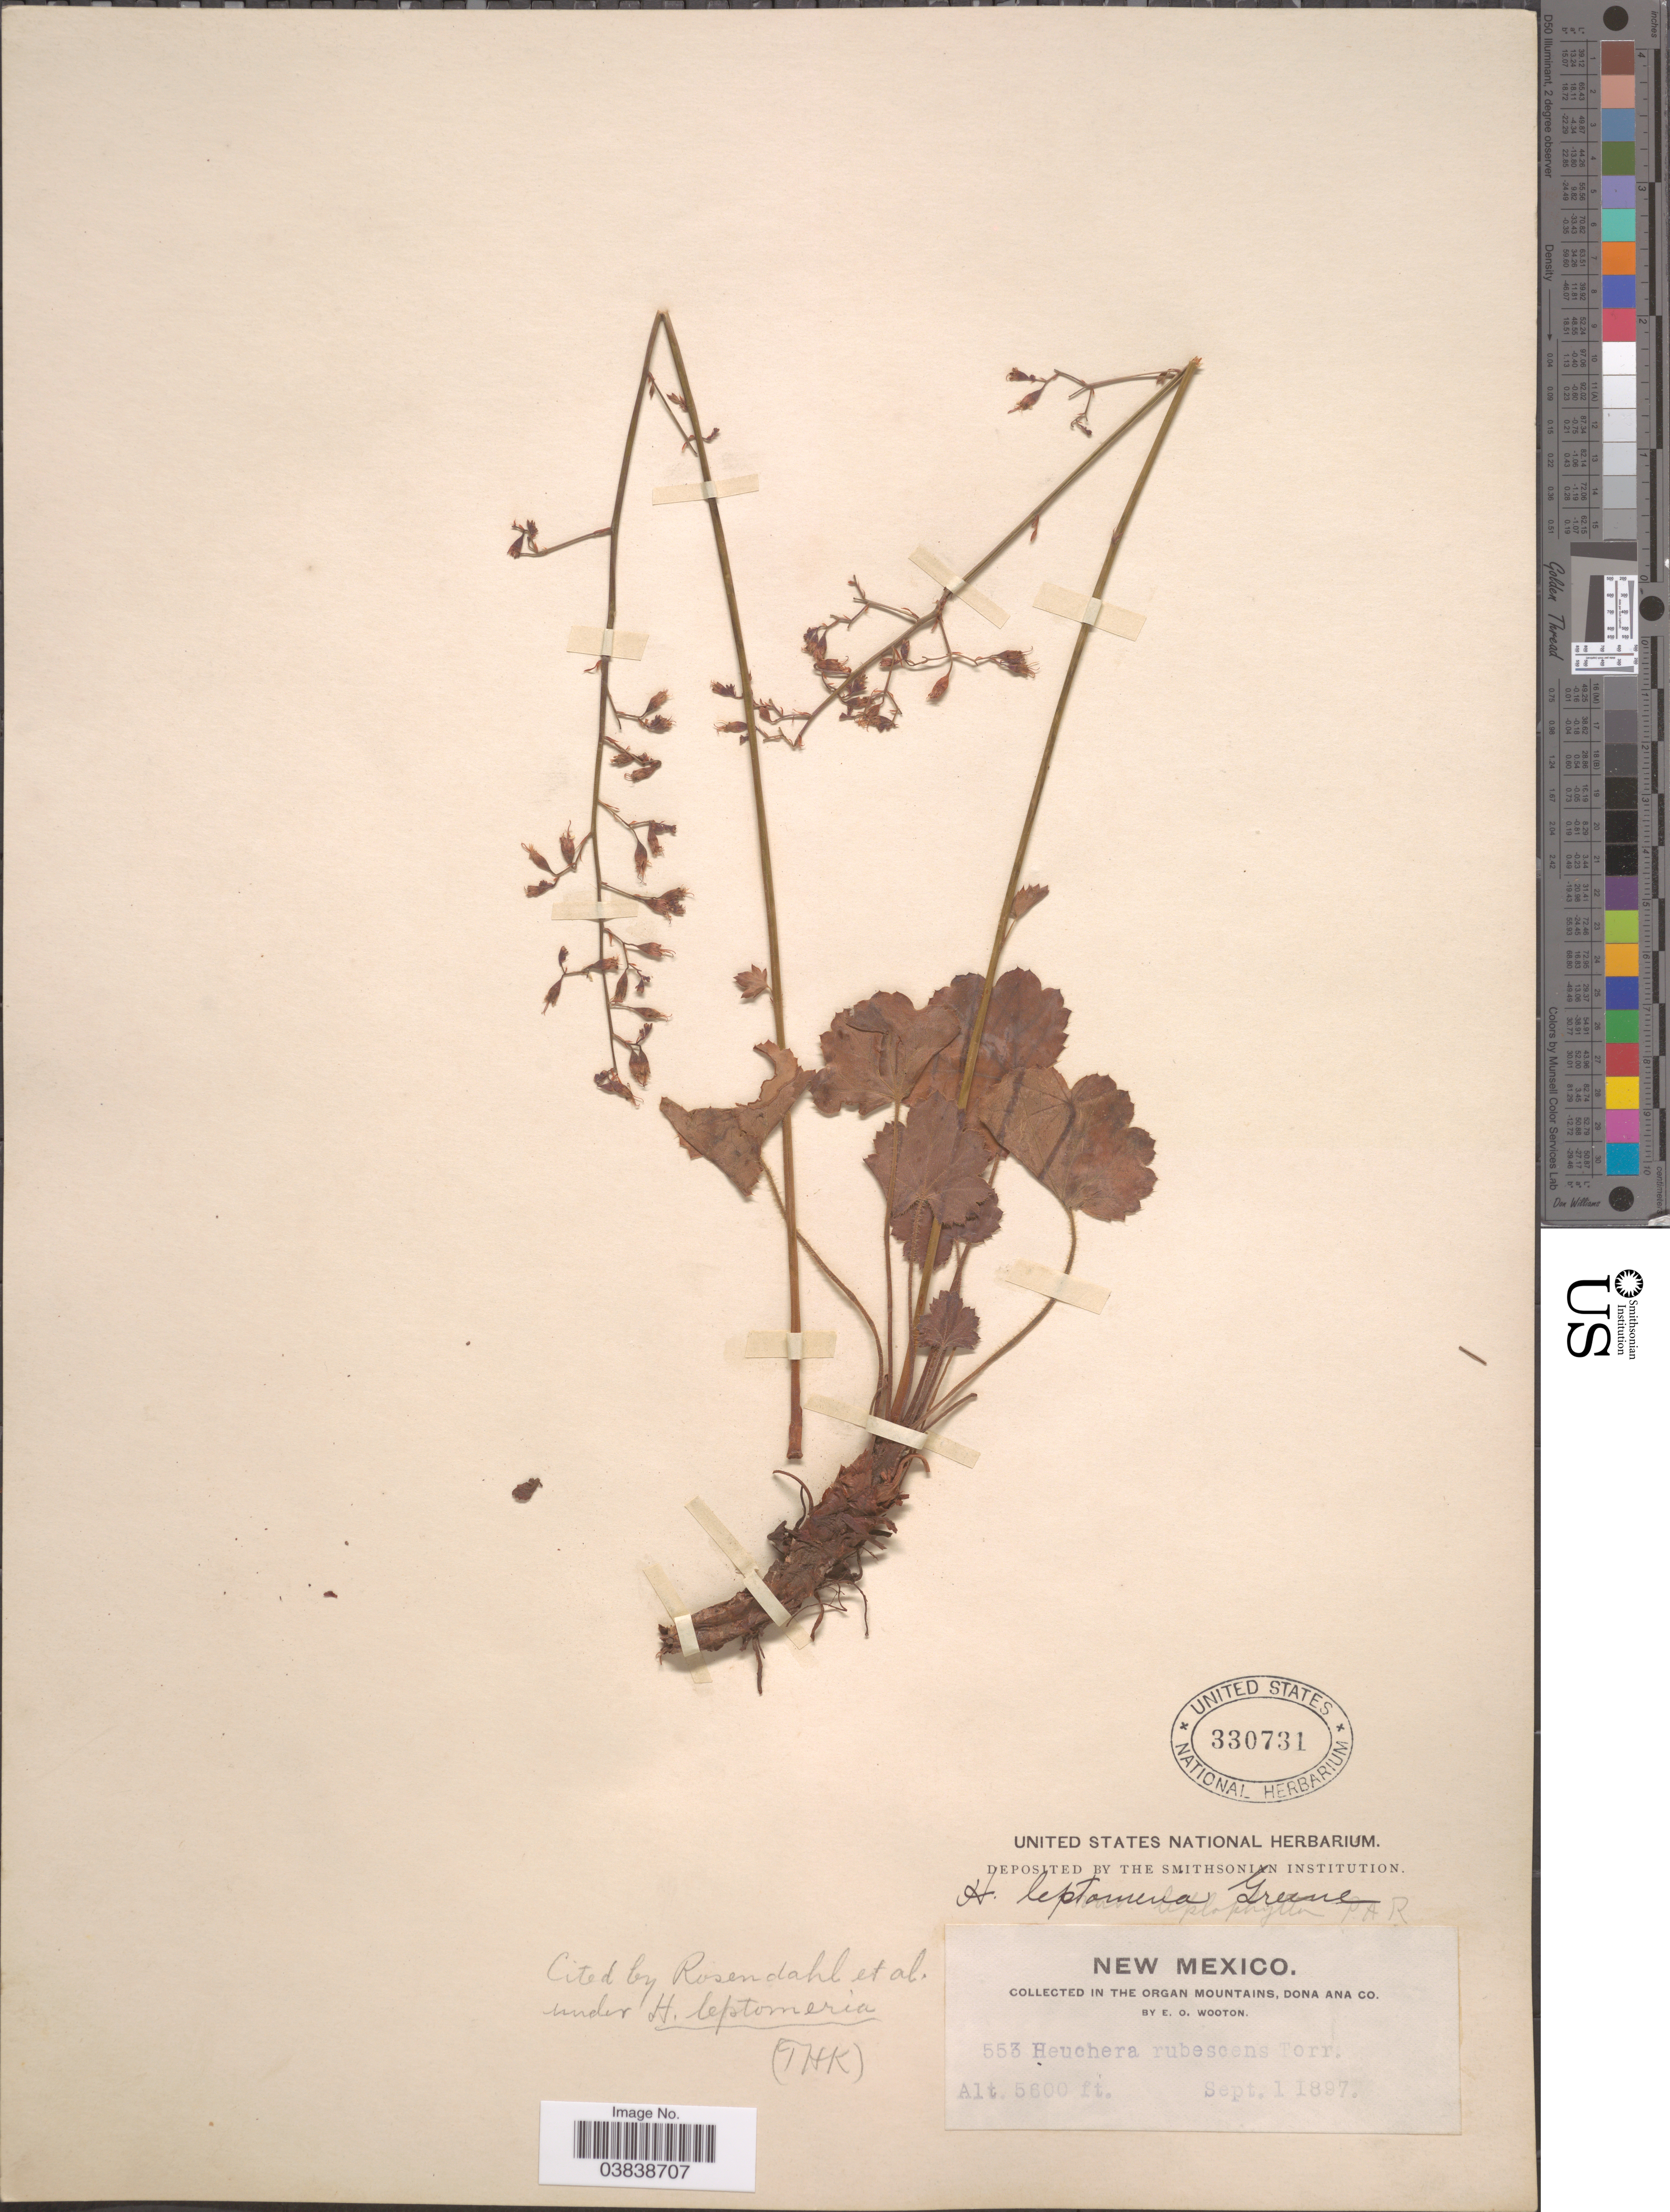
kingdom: Plantae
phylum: Tracheophyta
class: Magnoliopsida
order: Saxifragales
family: Saxifragaceae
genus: Heuchera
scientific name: Heuchera leptomeria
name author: Greene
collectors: E. O. Wooton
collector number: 553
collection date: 1897-09-01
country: United States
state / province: New Mexico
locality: In the Organ Mountains, Dona Ana Co.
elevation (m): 1707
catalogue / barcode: US 330731